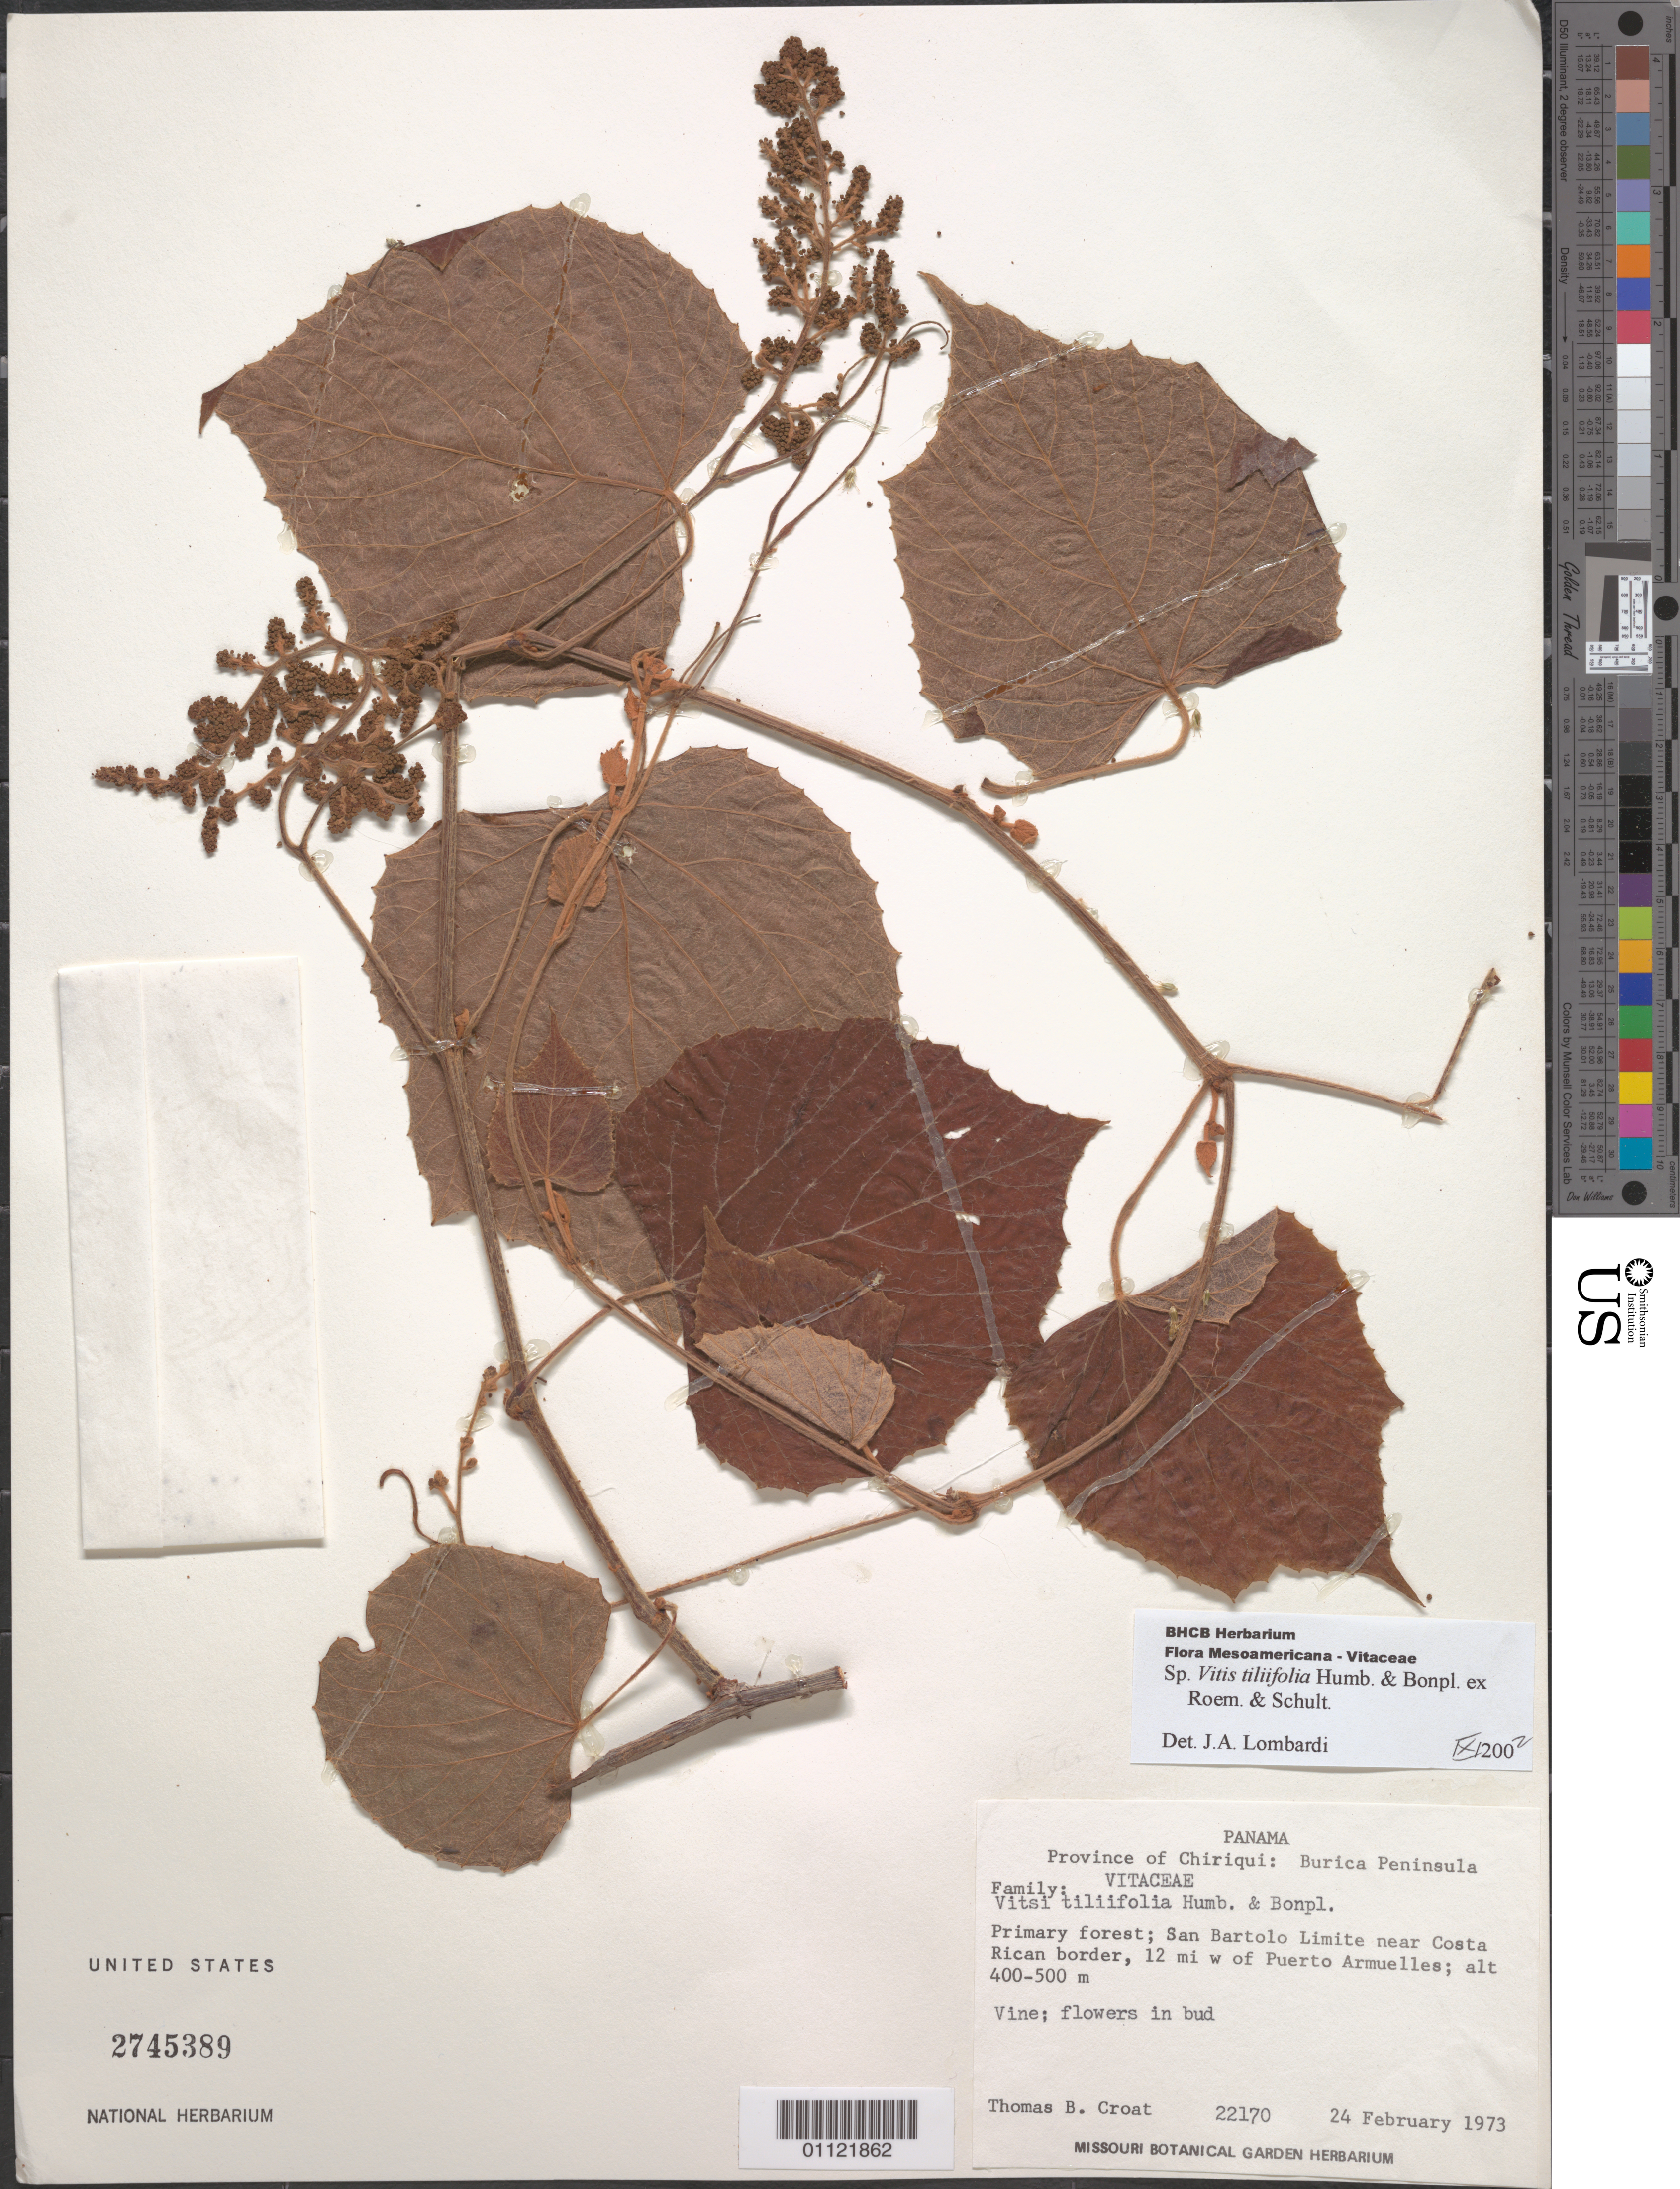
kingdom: Plantae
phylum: Tracheophyta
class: Magnoliopsida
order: Vitales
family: Vitaceae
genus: Vitis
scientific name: Vitis tiliifolia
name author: Humb. & Bonpl. ex Schult.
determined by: Lombardi, Julio A.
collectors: T. B. Croat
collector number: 22170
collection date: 1973-02-24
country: Panama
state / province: Chiriqui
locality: Bruica Peninsula, San Bartolo Limite near Costa Rican border, 12 mi w of Puerto Armuelles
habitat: Primary forest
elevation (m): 400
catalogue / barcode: US 2745389